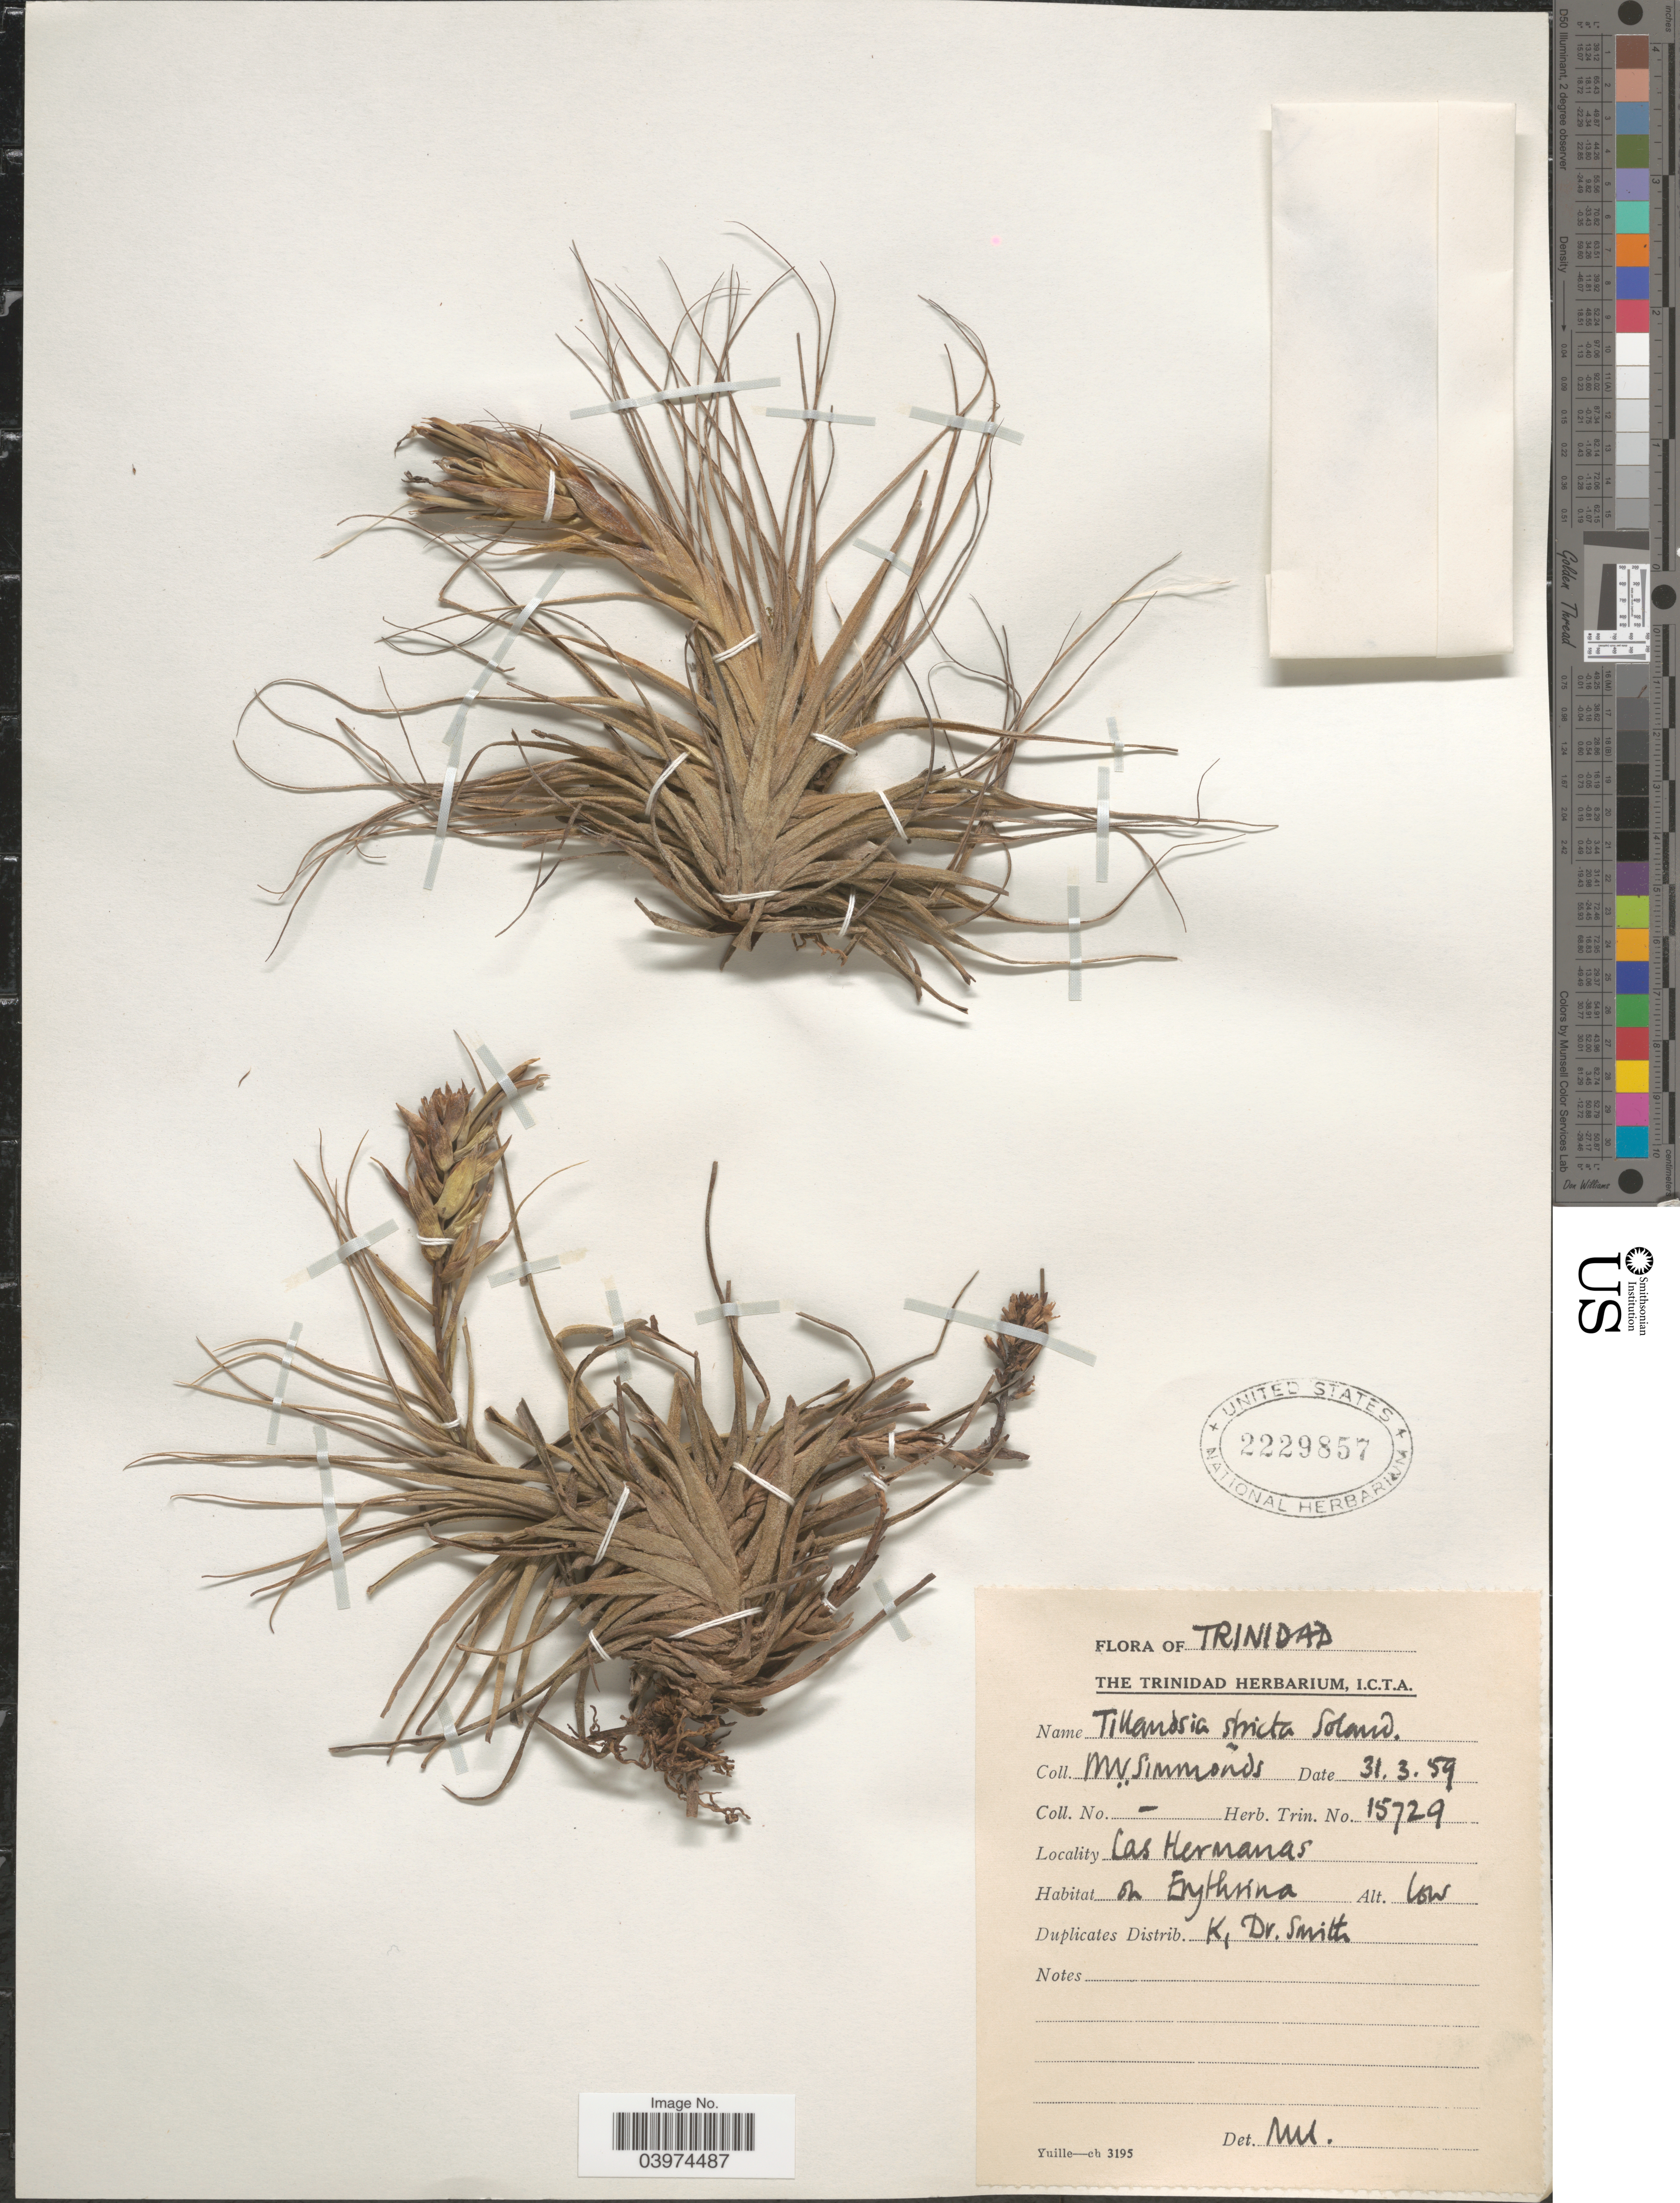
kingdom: Plantae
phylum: Tracheophyta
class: Liliopsida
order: Poales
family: Bromeliaceae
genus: Tillandsia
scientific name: Tillandsia stricta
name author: Sol. ex Ker Gawl.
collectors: N. W. Simmonds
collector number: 15729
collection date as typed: Transcribed d/m/y: 31/3/59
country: Trinidad and Tobago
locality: Trinidad. Las Hermanas.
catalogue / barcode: US 2229857